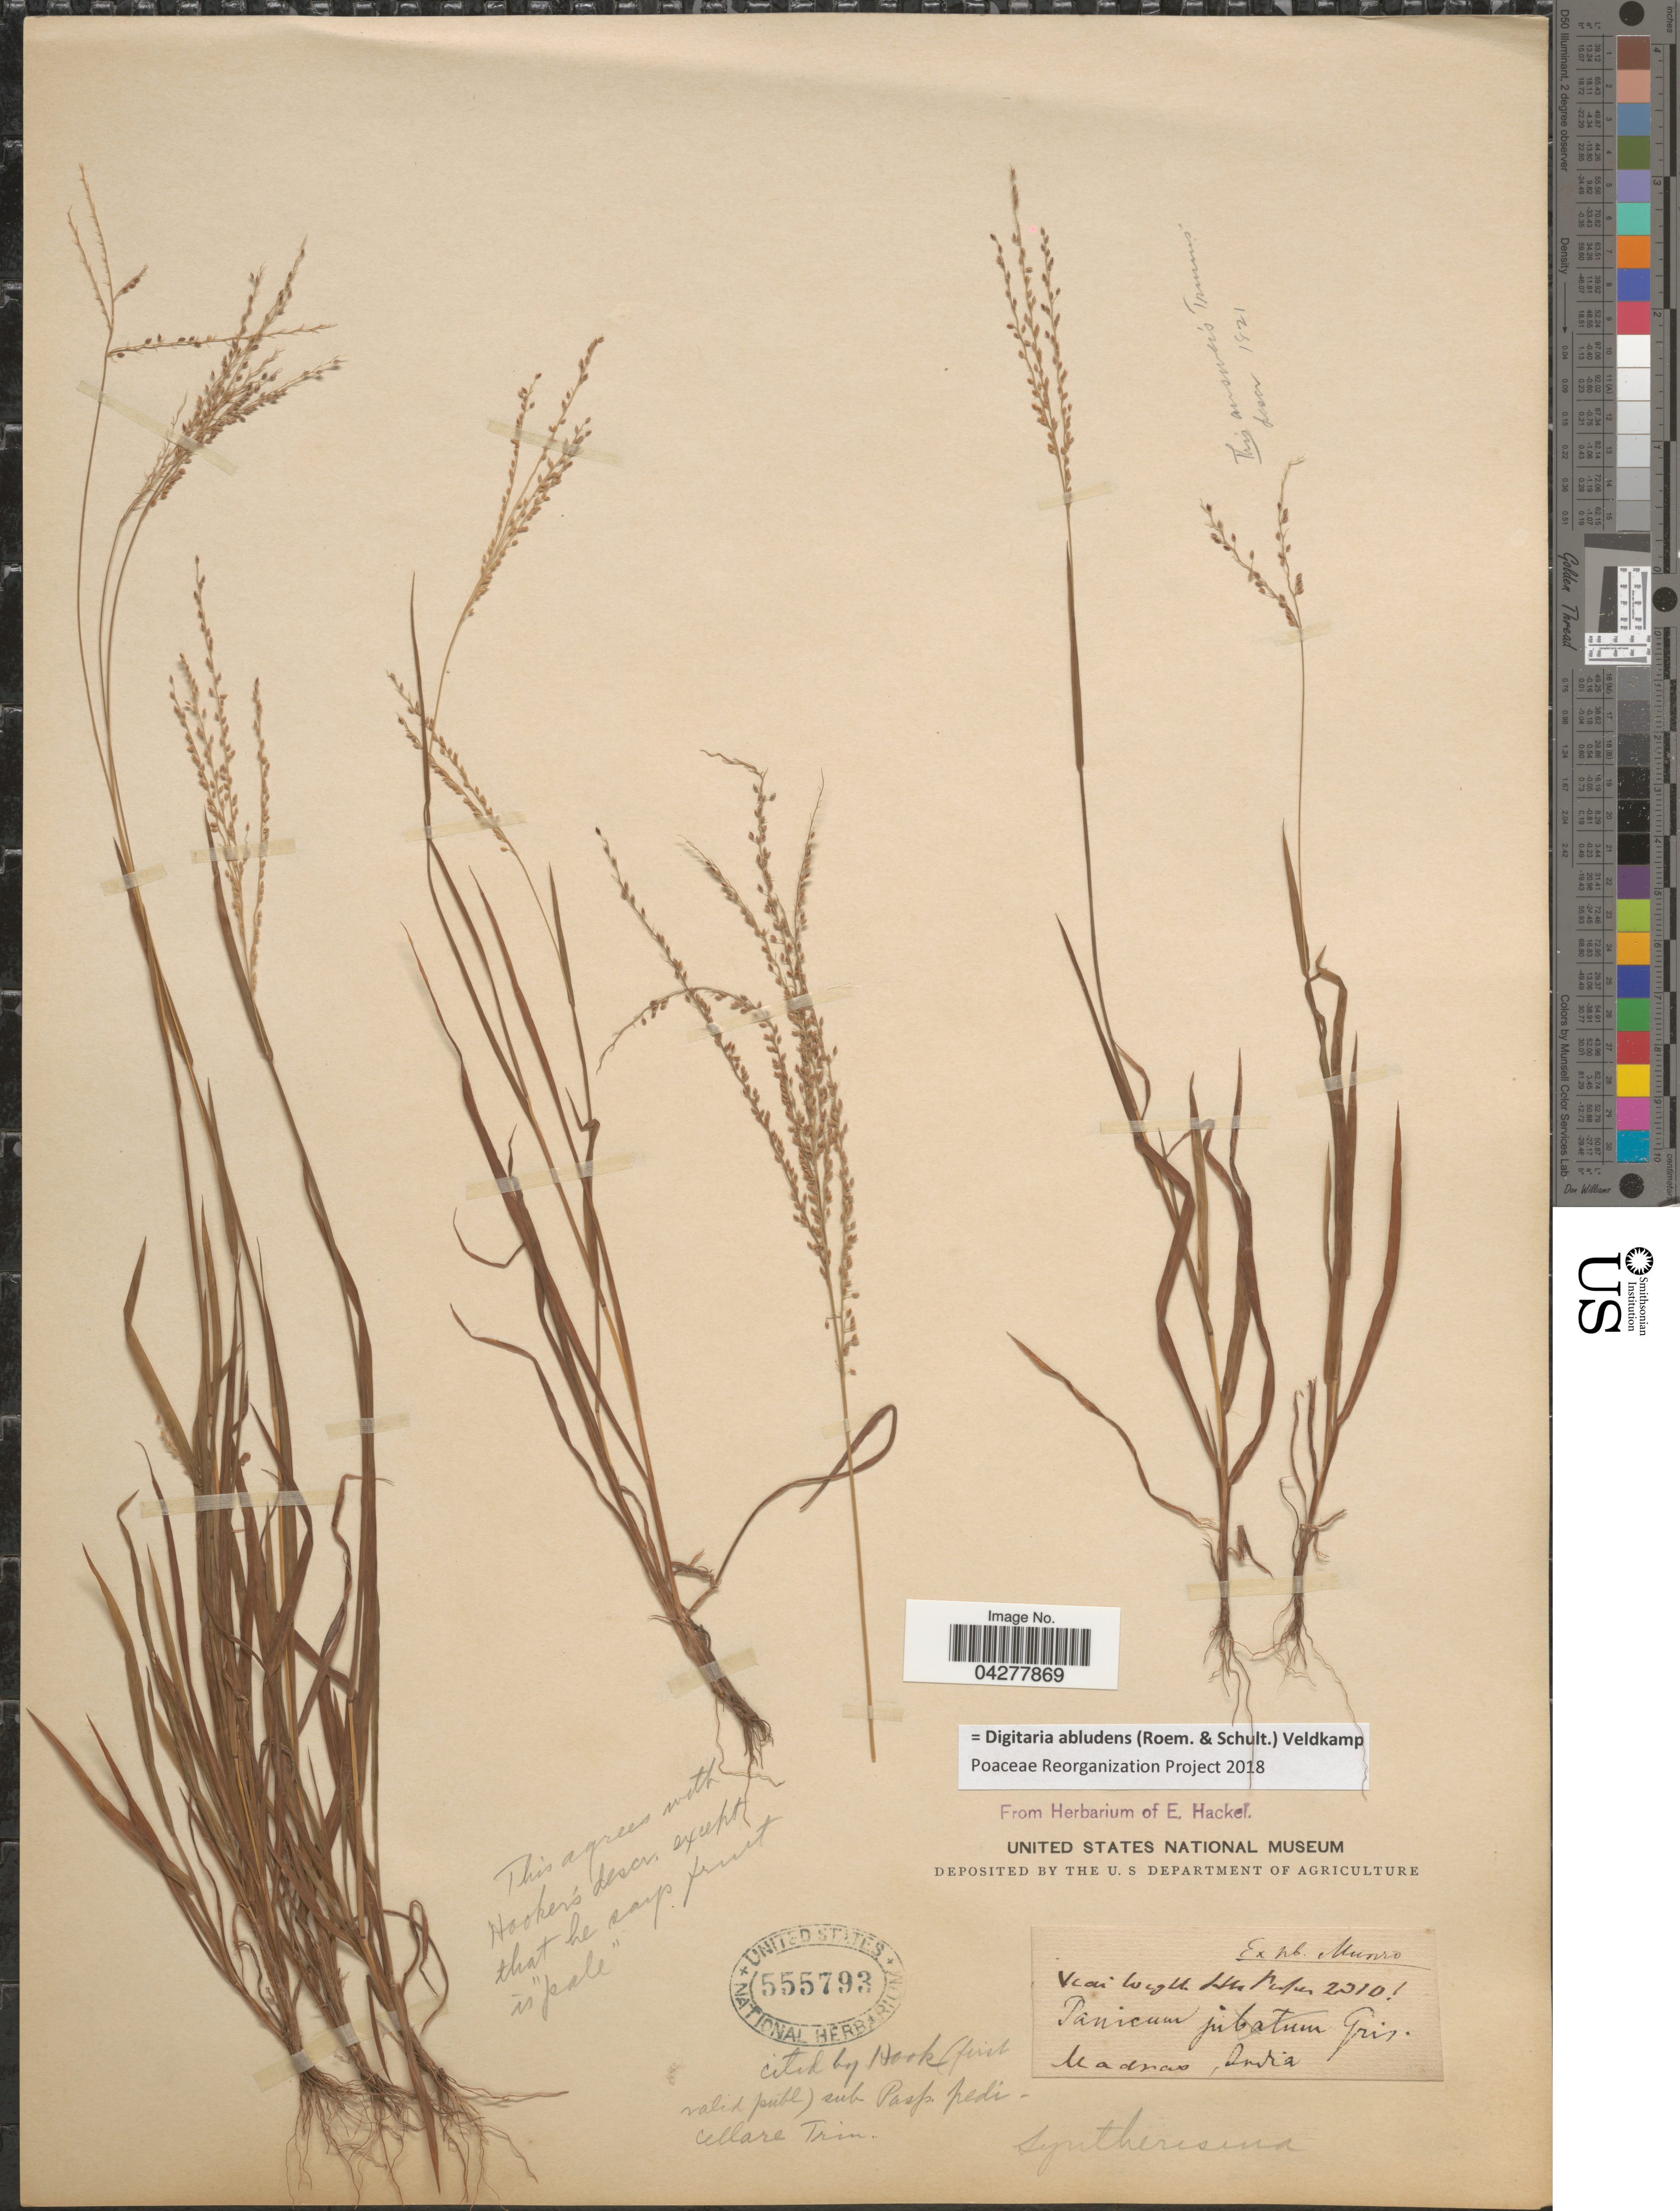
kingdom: Plantae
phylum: Tracheophyta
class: Liliopsida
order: Poales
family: Poaceae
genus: Digitaria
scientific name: Digitaria abludens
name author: (Roem. & Schult.) Veldkamp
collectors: Ex herb. Munro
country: India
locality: Madras.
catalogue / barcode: US 555793